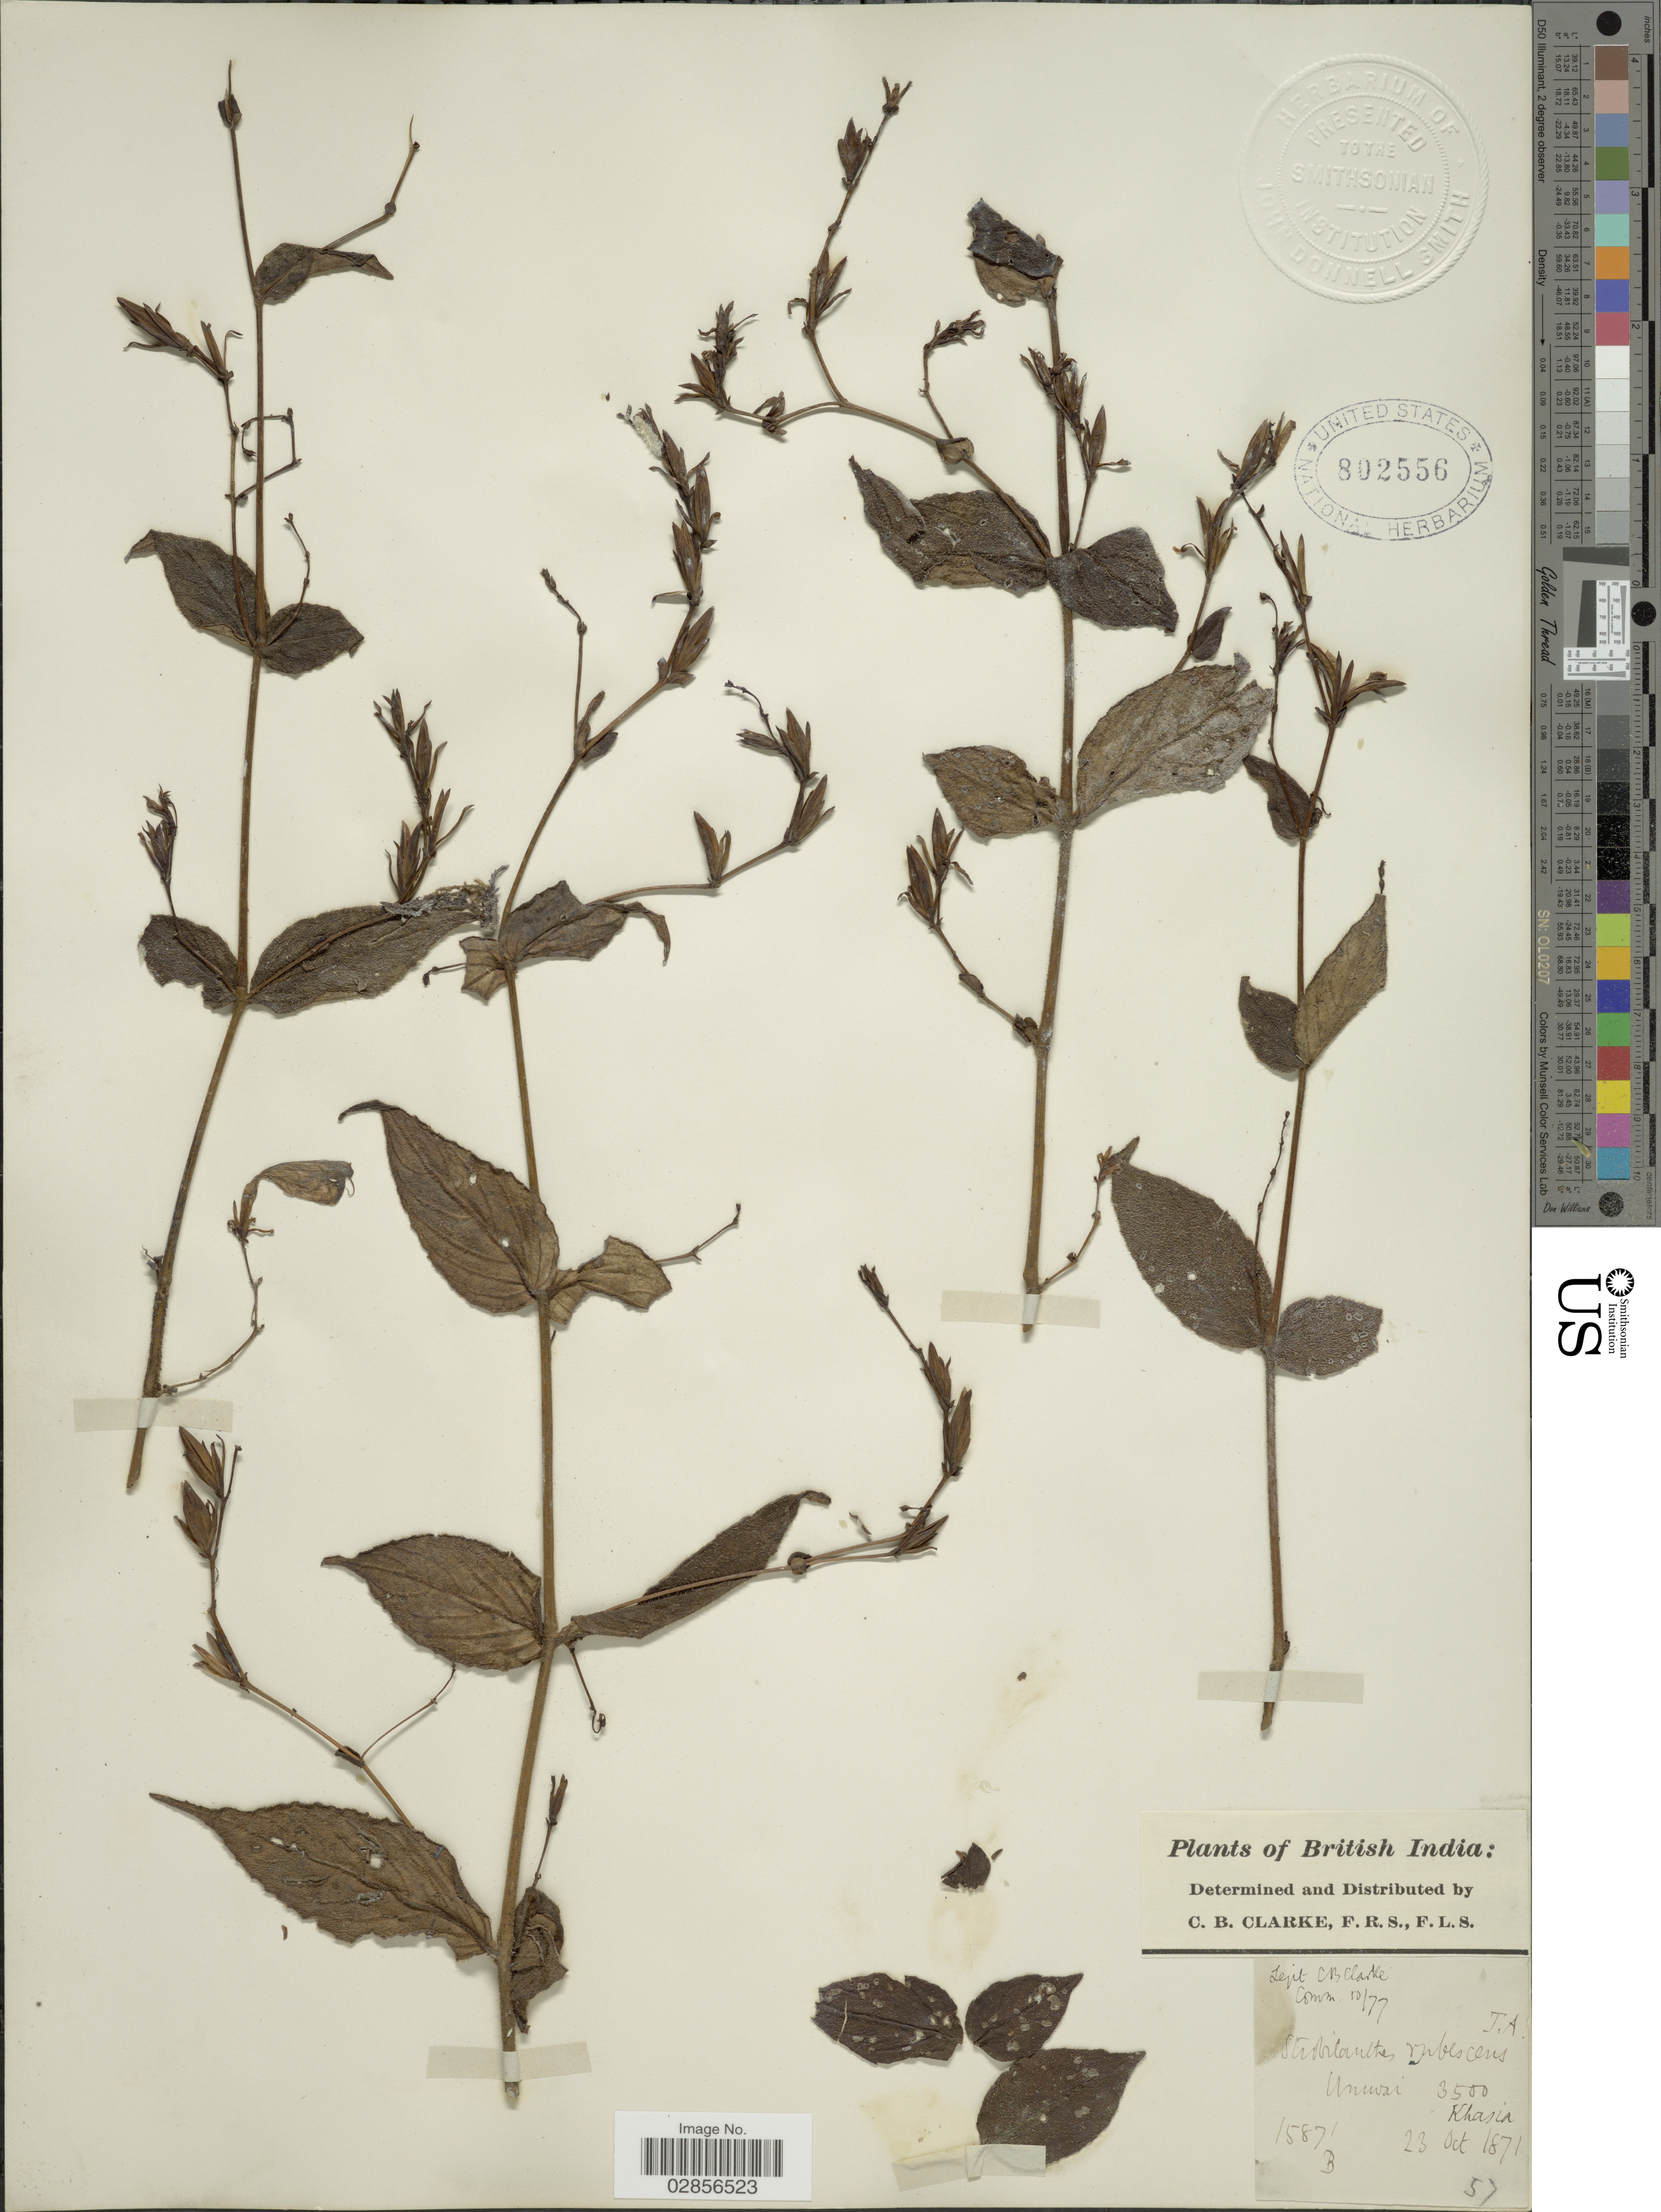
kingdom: Plantae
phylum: Tracheophyta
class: Magnoliopsida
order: Lamiales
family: Acanthaceae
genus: Strobilanthes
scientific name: Strobilanthes rubescens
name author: T. Anderson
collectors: C. B. Clarke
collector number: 15871B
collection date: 1871-10-23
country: India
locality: British India. Unwai. Khasia.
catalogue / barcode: US 802556